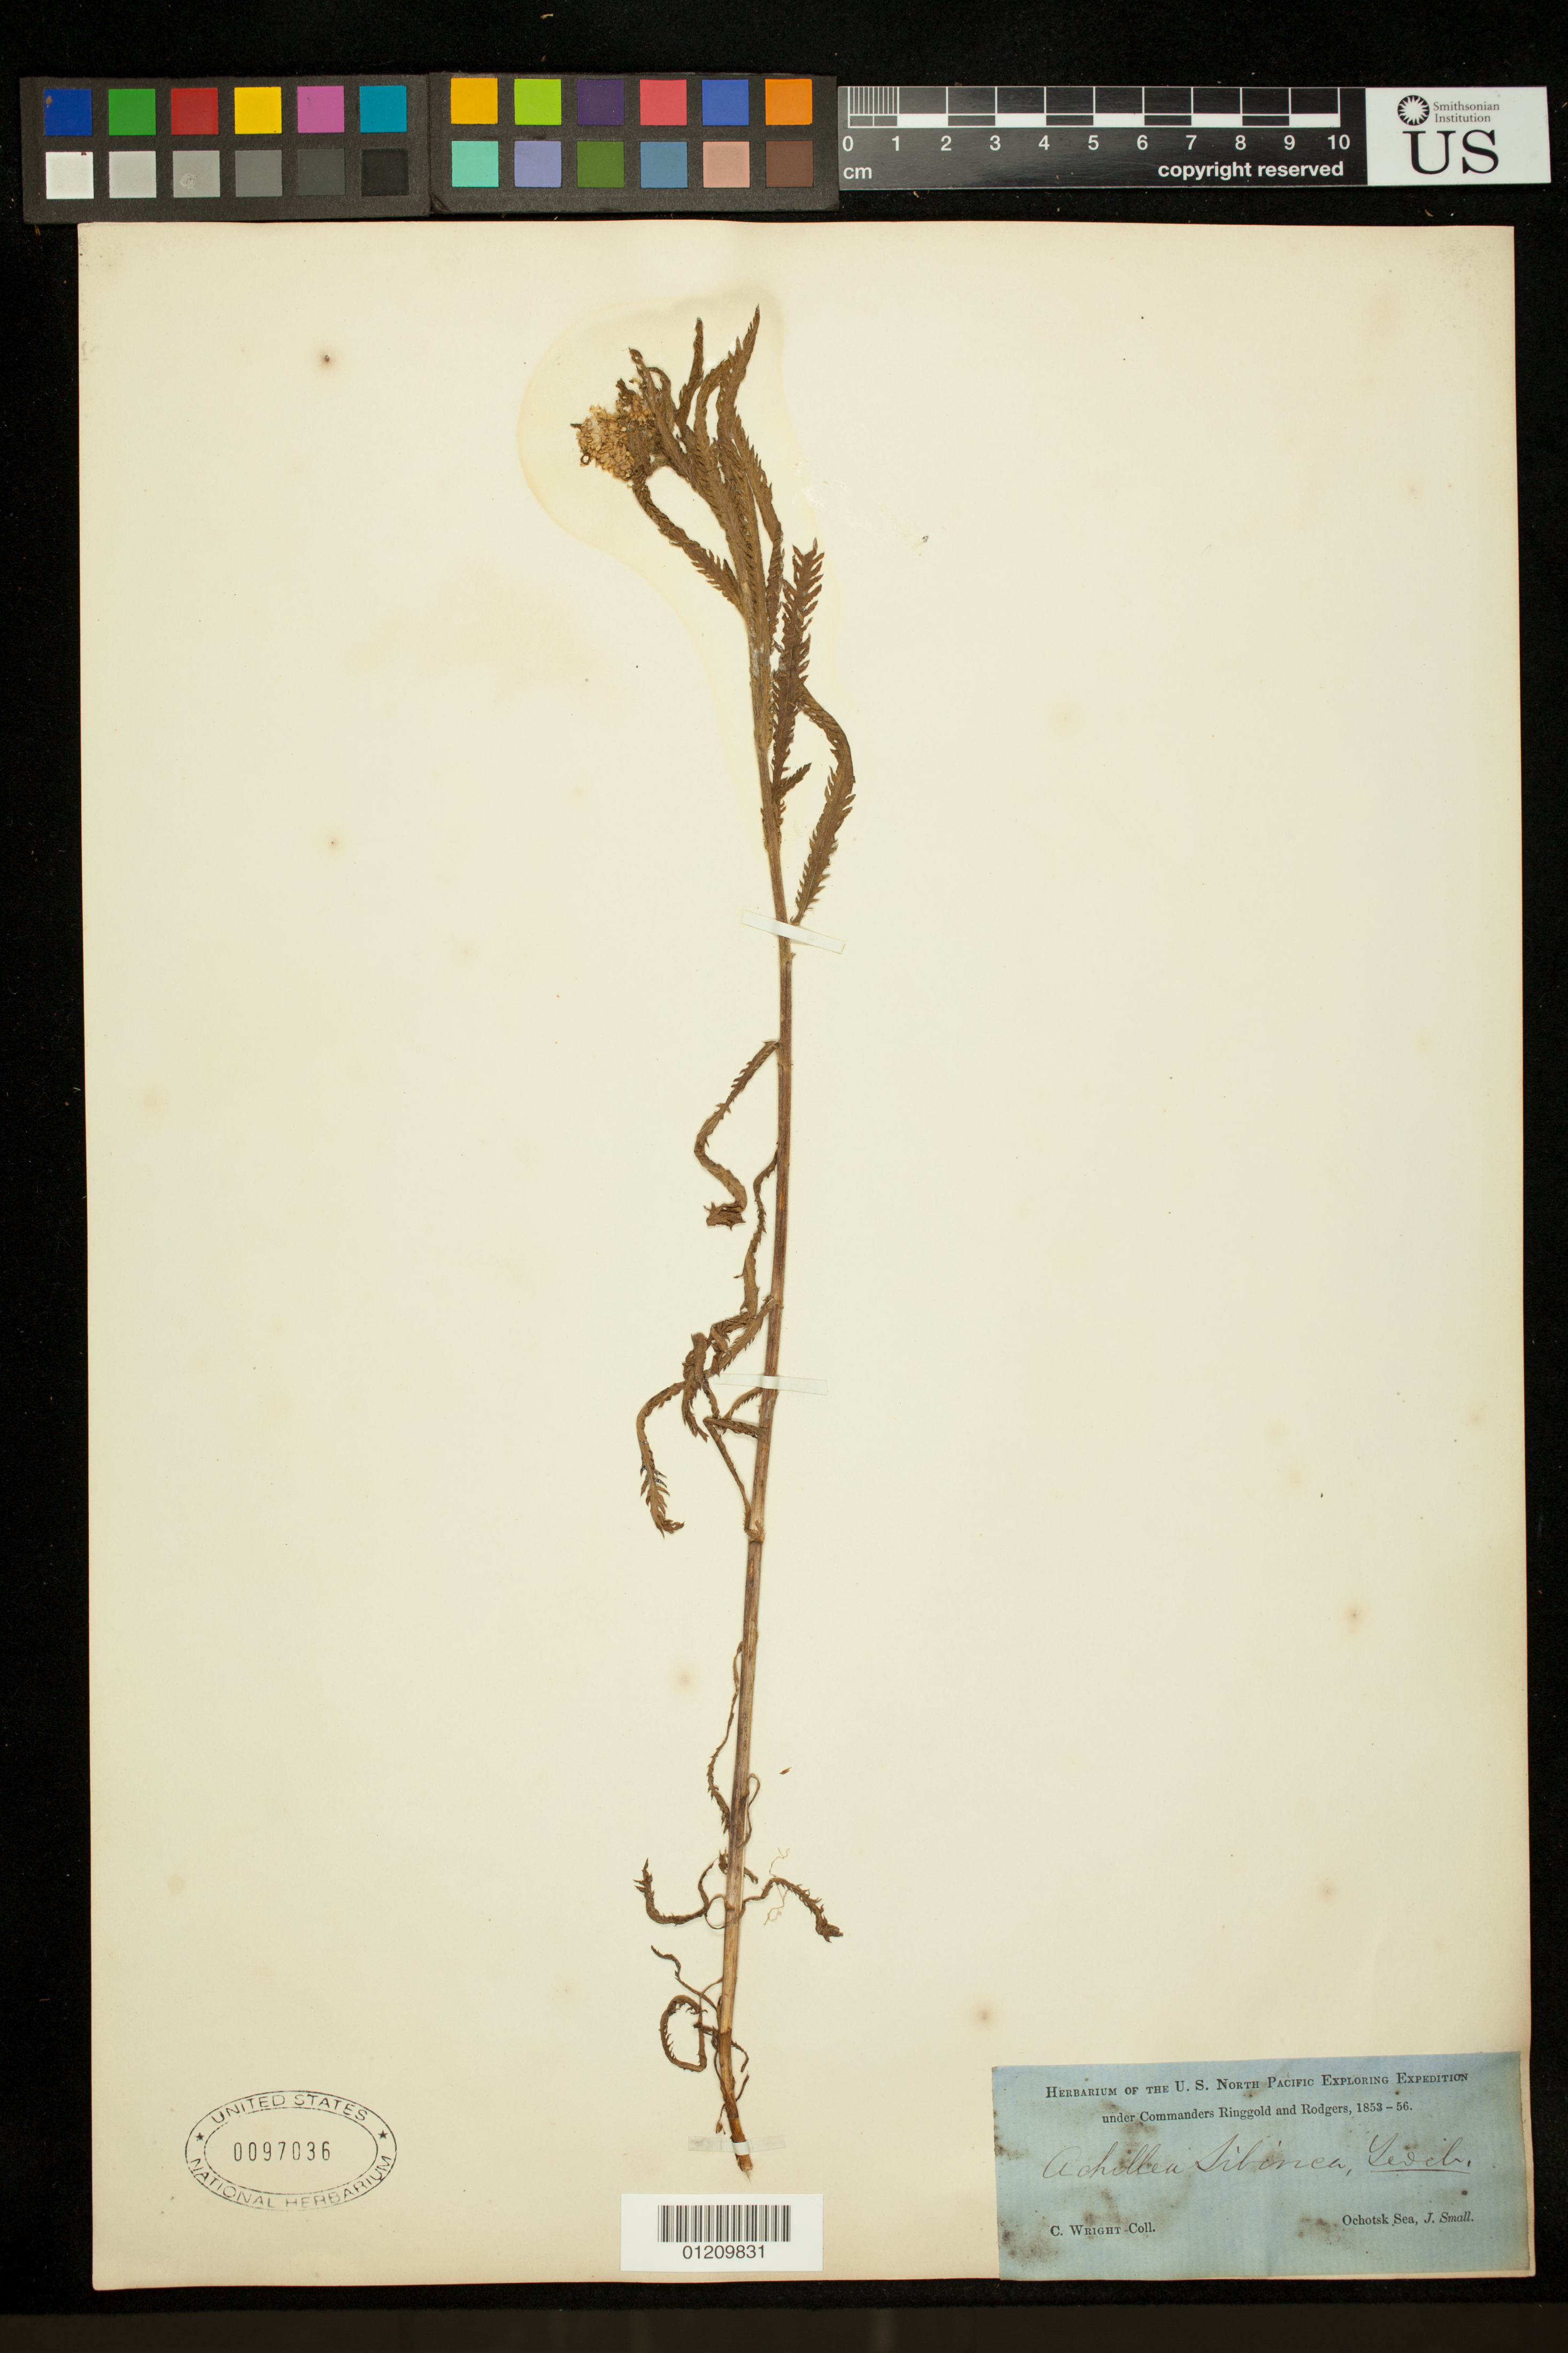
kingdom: Plantae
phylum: Tracheophyta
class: Magnoliopsida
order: Asterales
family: Asteraceae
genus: Achillea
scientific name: Achillea sibirica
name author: Ledeb.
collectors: C. Wright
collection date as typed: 1853 to -- --- 1856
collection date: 1853/1856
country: Russian Federation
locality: Ochotsk Sea.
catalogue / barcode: US 97036